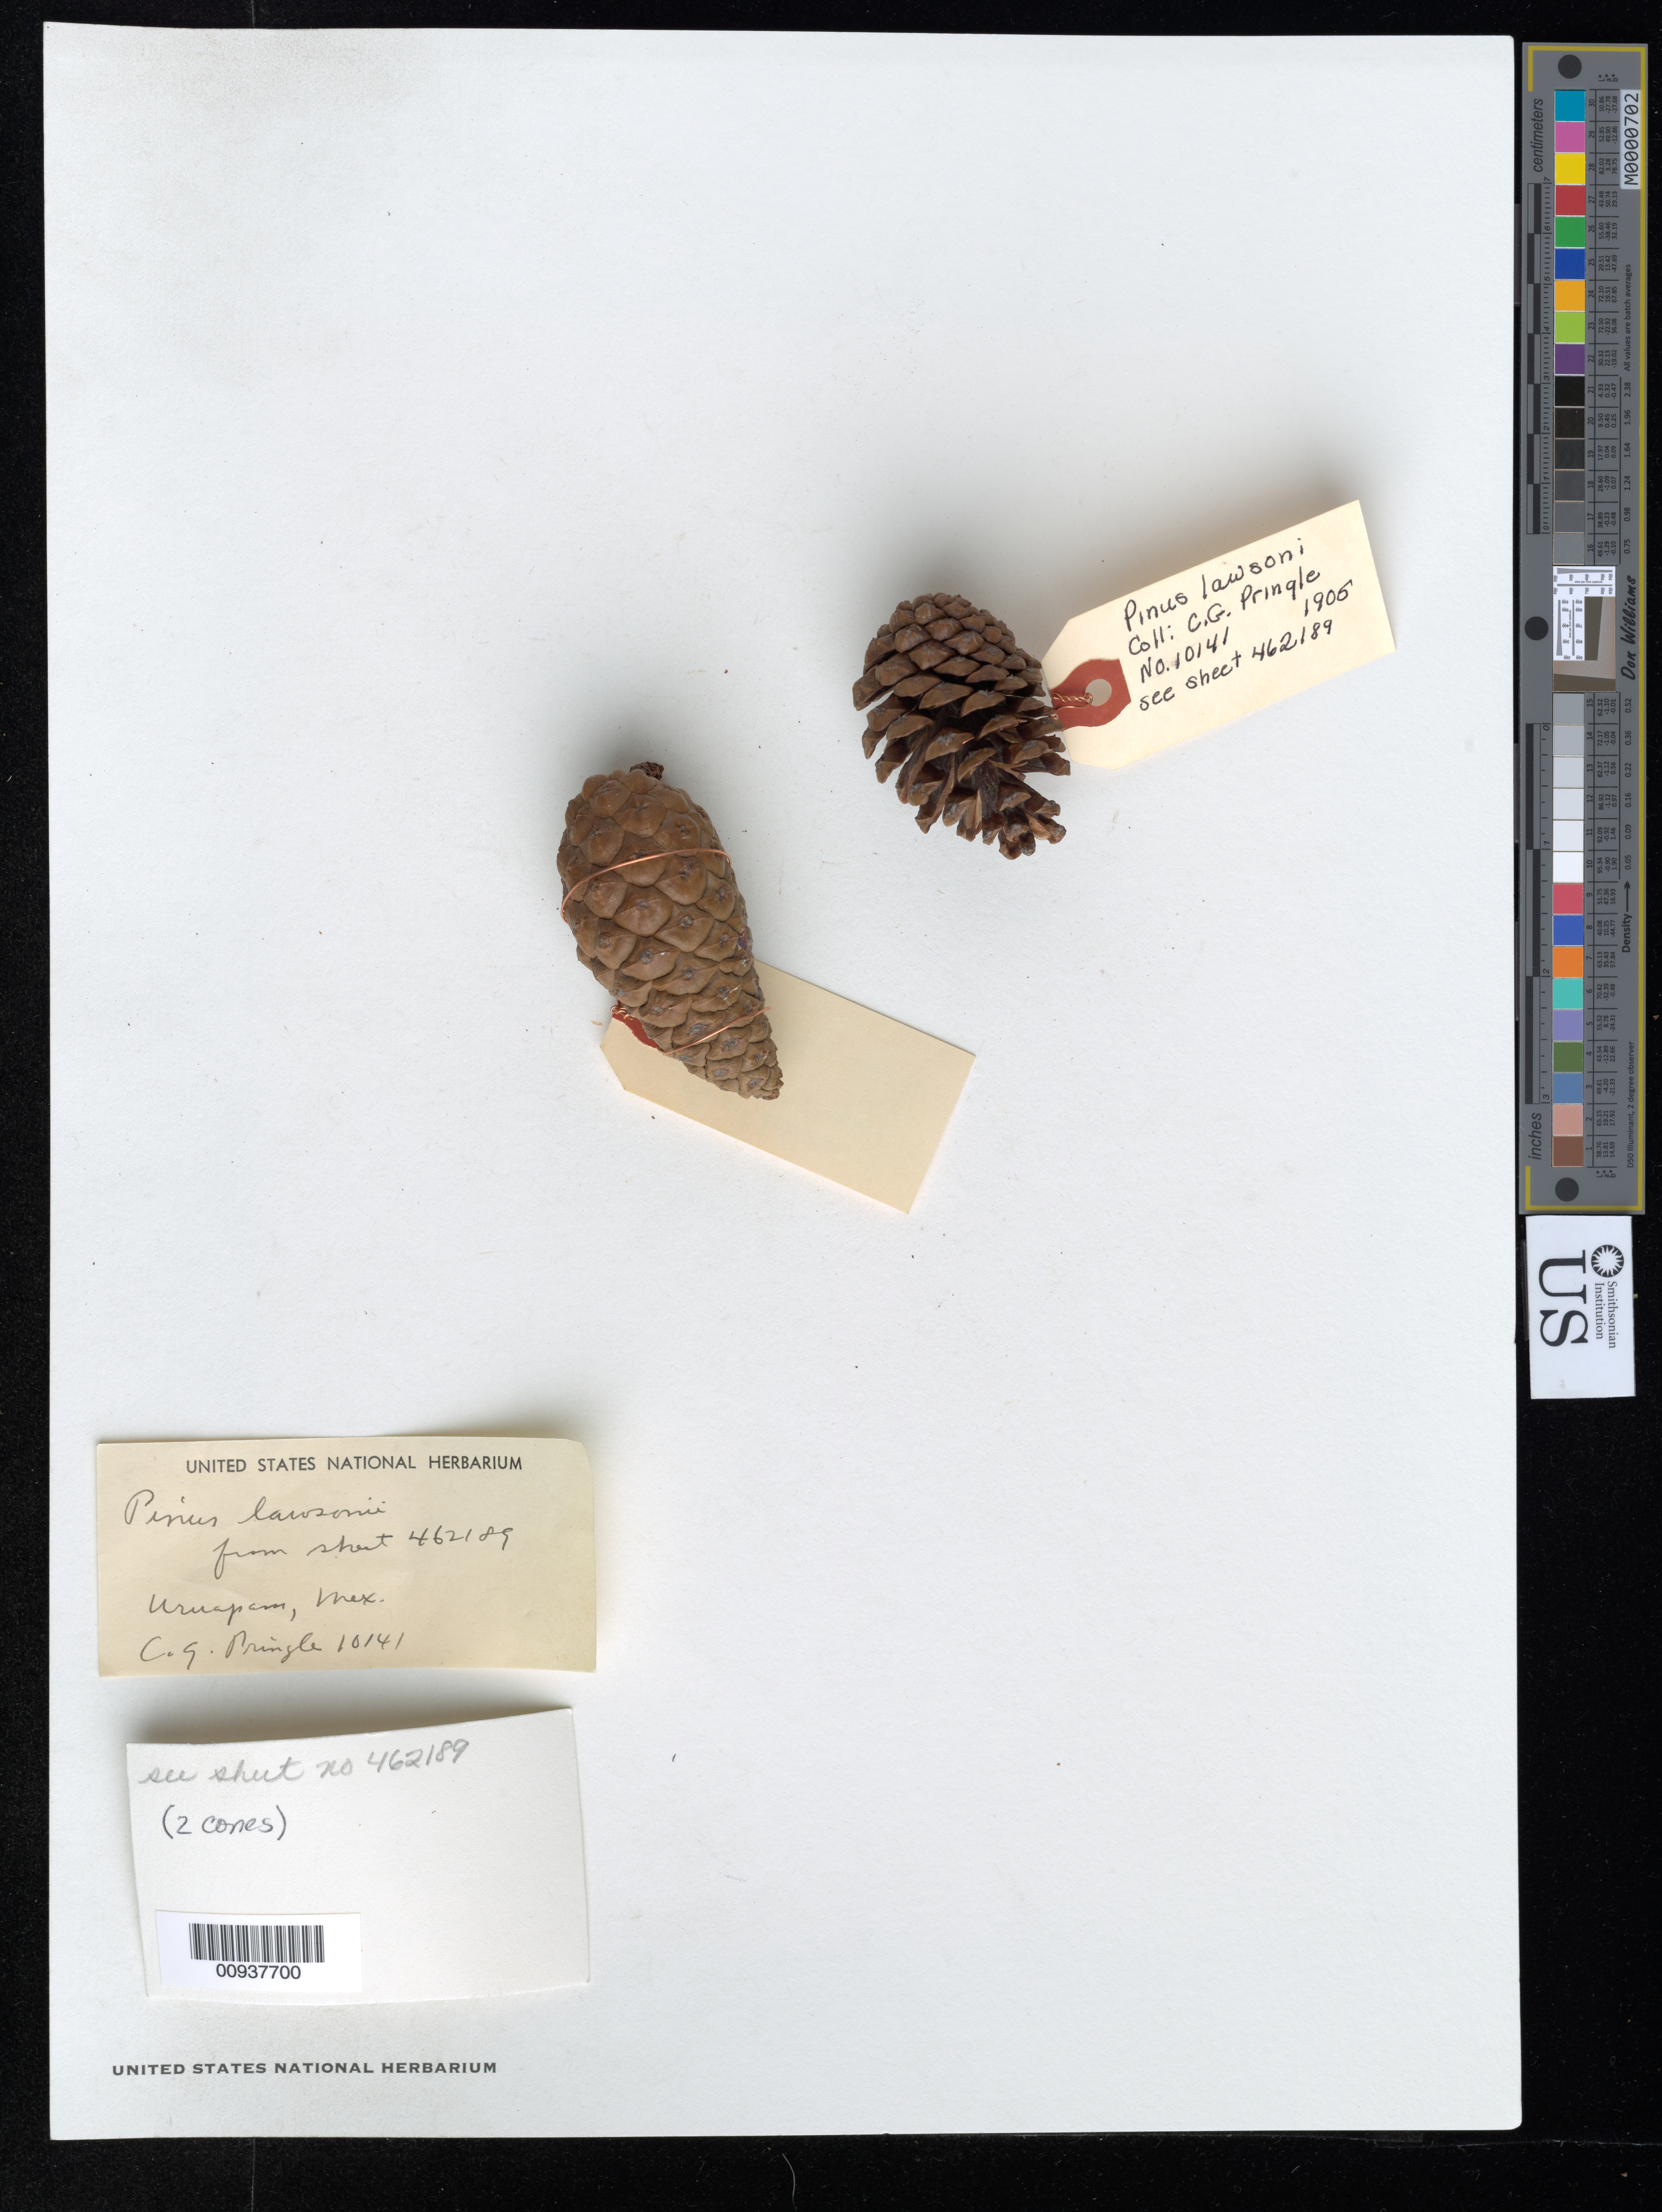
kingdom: Plantae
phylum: Tracheophyta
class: Pinopsida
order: Pinales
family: Pinaceae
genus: Pinus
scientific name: Pinus lawsonii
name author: Roezl ex Gordon & Glend.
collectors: C. G. Pringle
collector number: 10141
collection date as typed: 27 Oct 1905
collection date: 1905-10-27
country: Mexico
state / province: Michoacán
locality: Uruapan.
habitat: Hills.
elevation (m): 1524